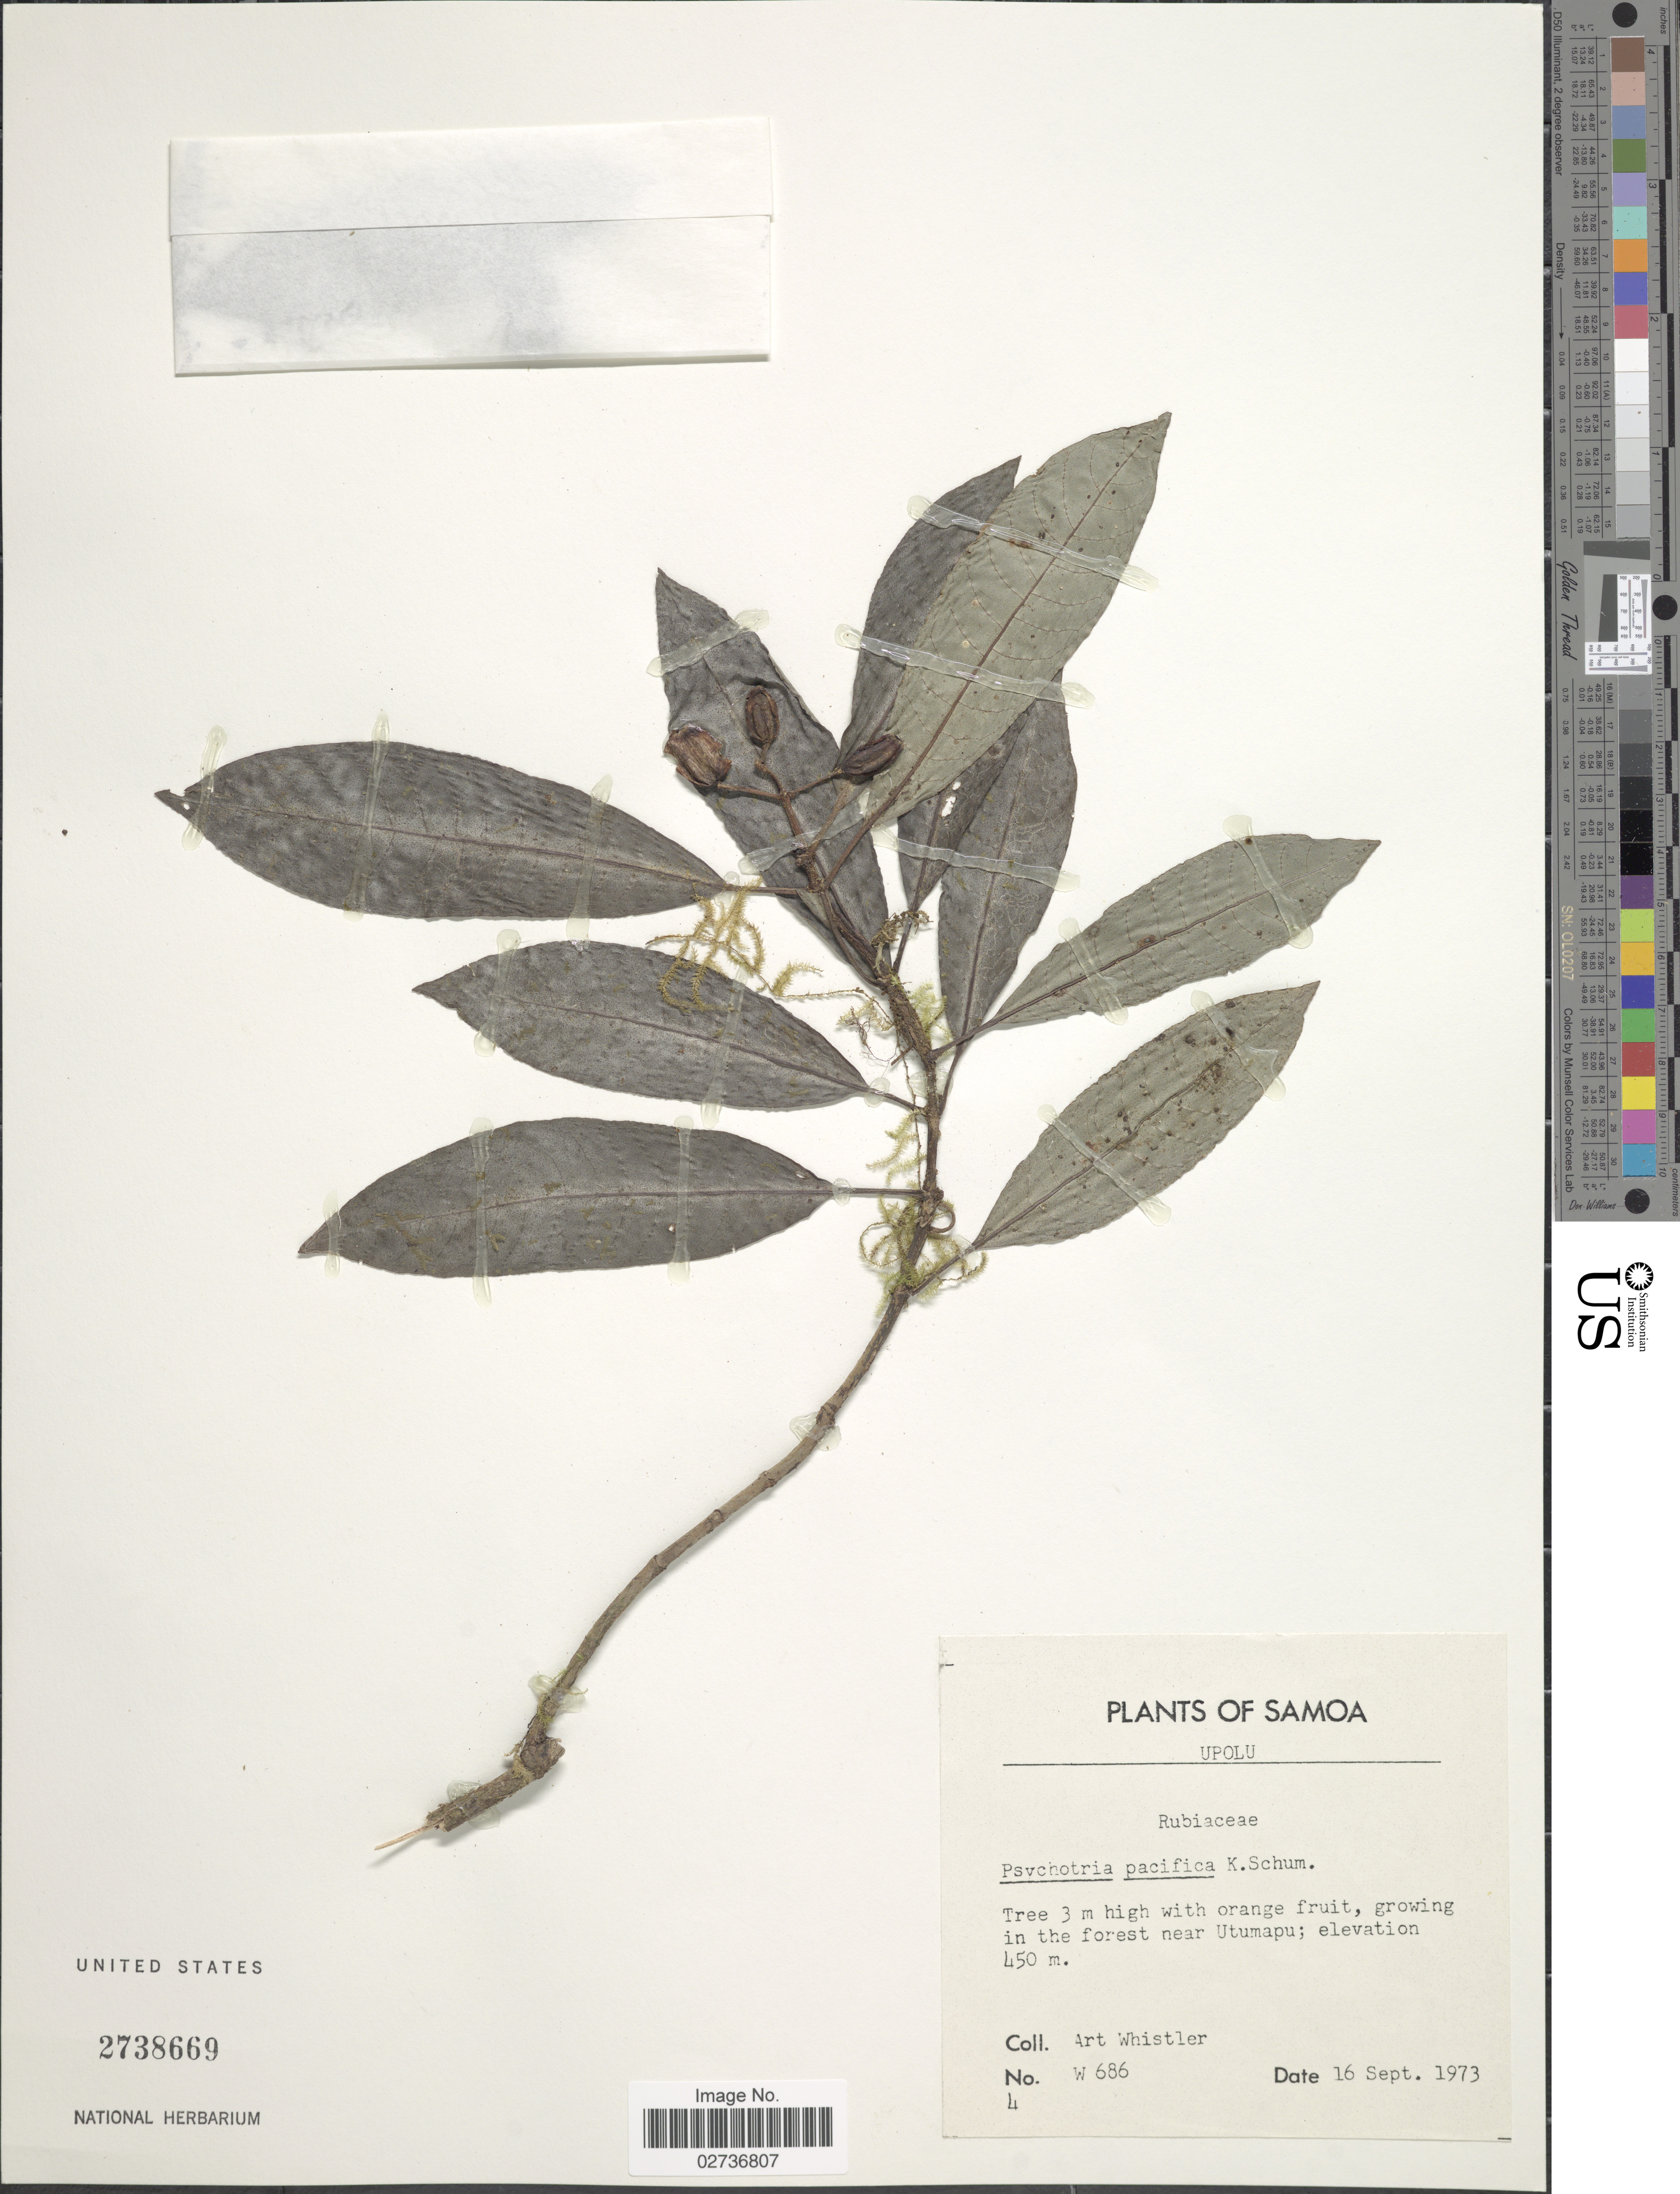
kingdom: Plantae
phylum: Tracheophyta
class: Magnoliopsida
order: Gentianales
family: Rubiaceae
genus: Psychotria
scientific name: Psychotria pacifica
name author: K. Schum.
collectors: A. Whistler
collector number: W686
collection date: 1973-09-16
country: Samoa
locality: Samoa. Upolu. Growing in the forest near Utumapu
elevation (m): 450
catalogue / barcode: US 2738669